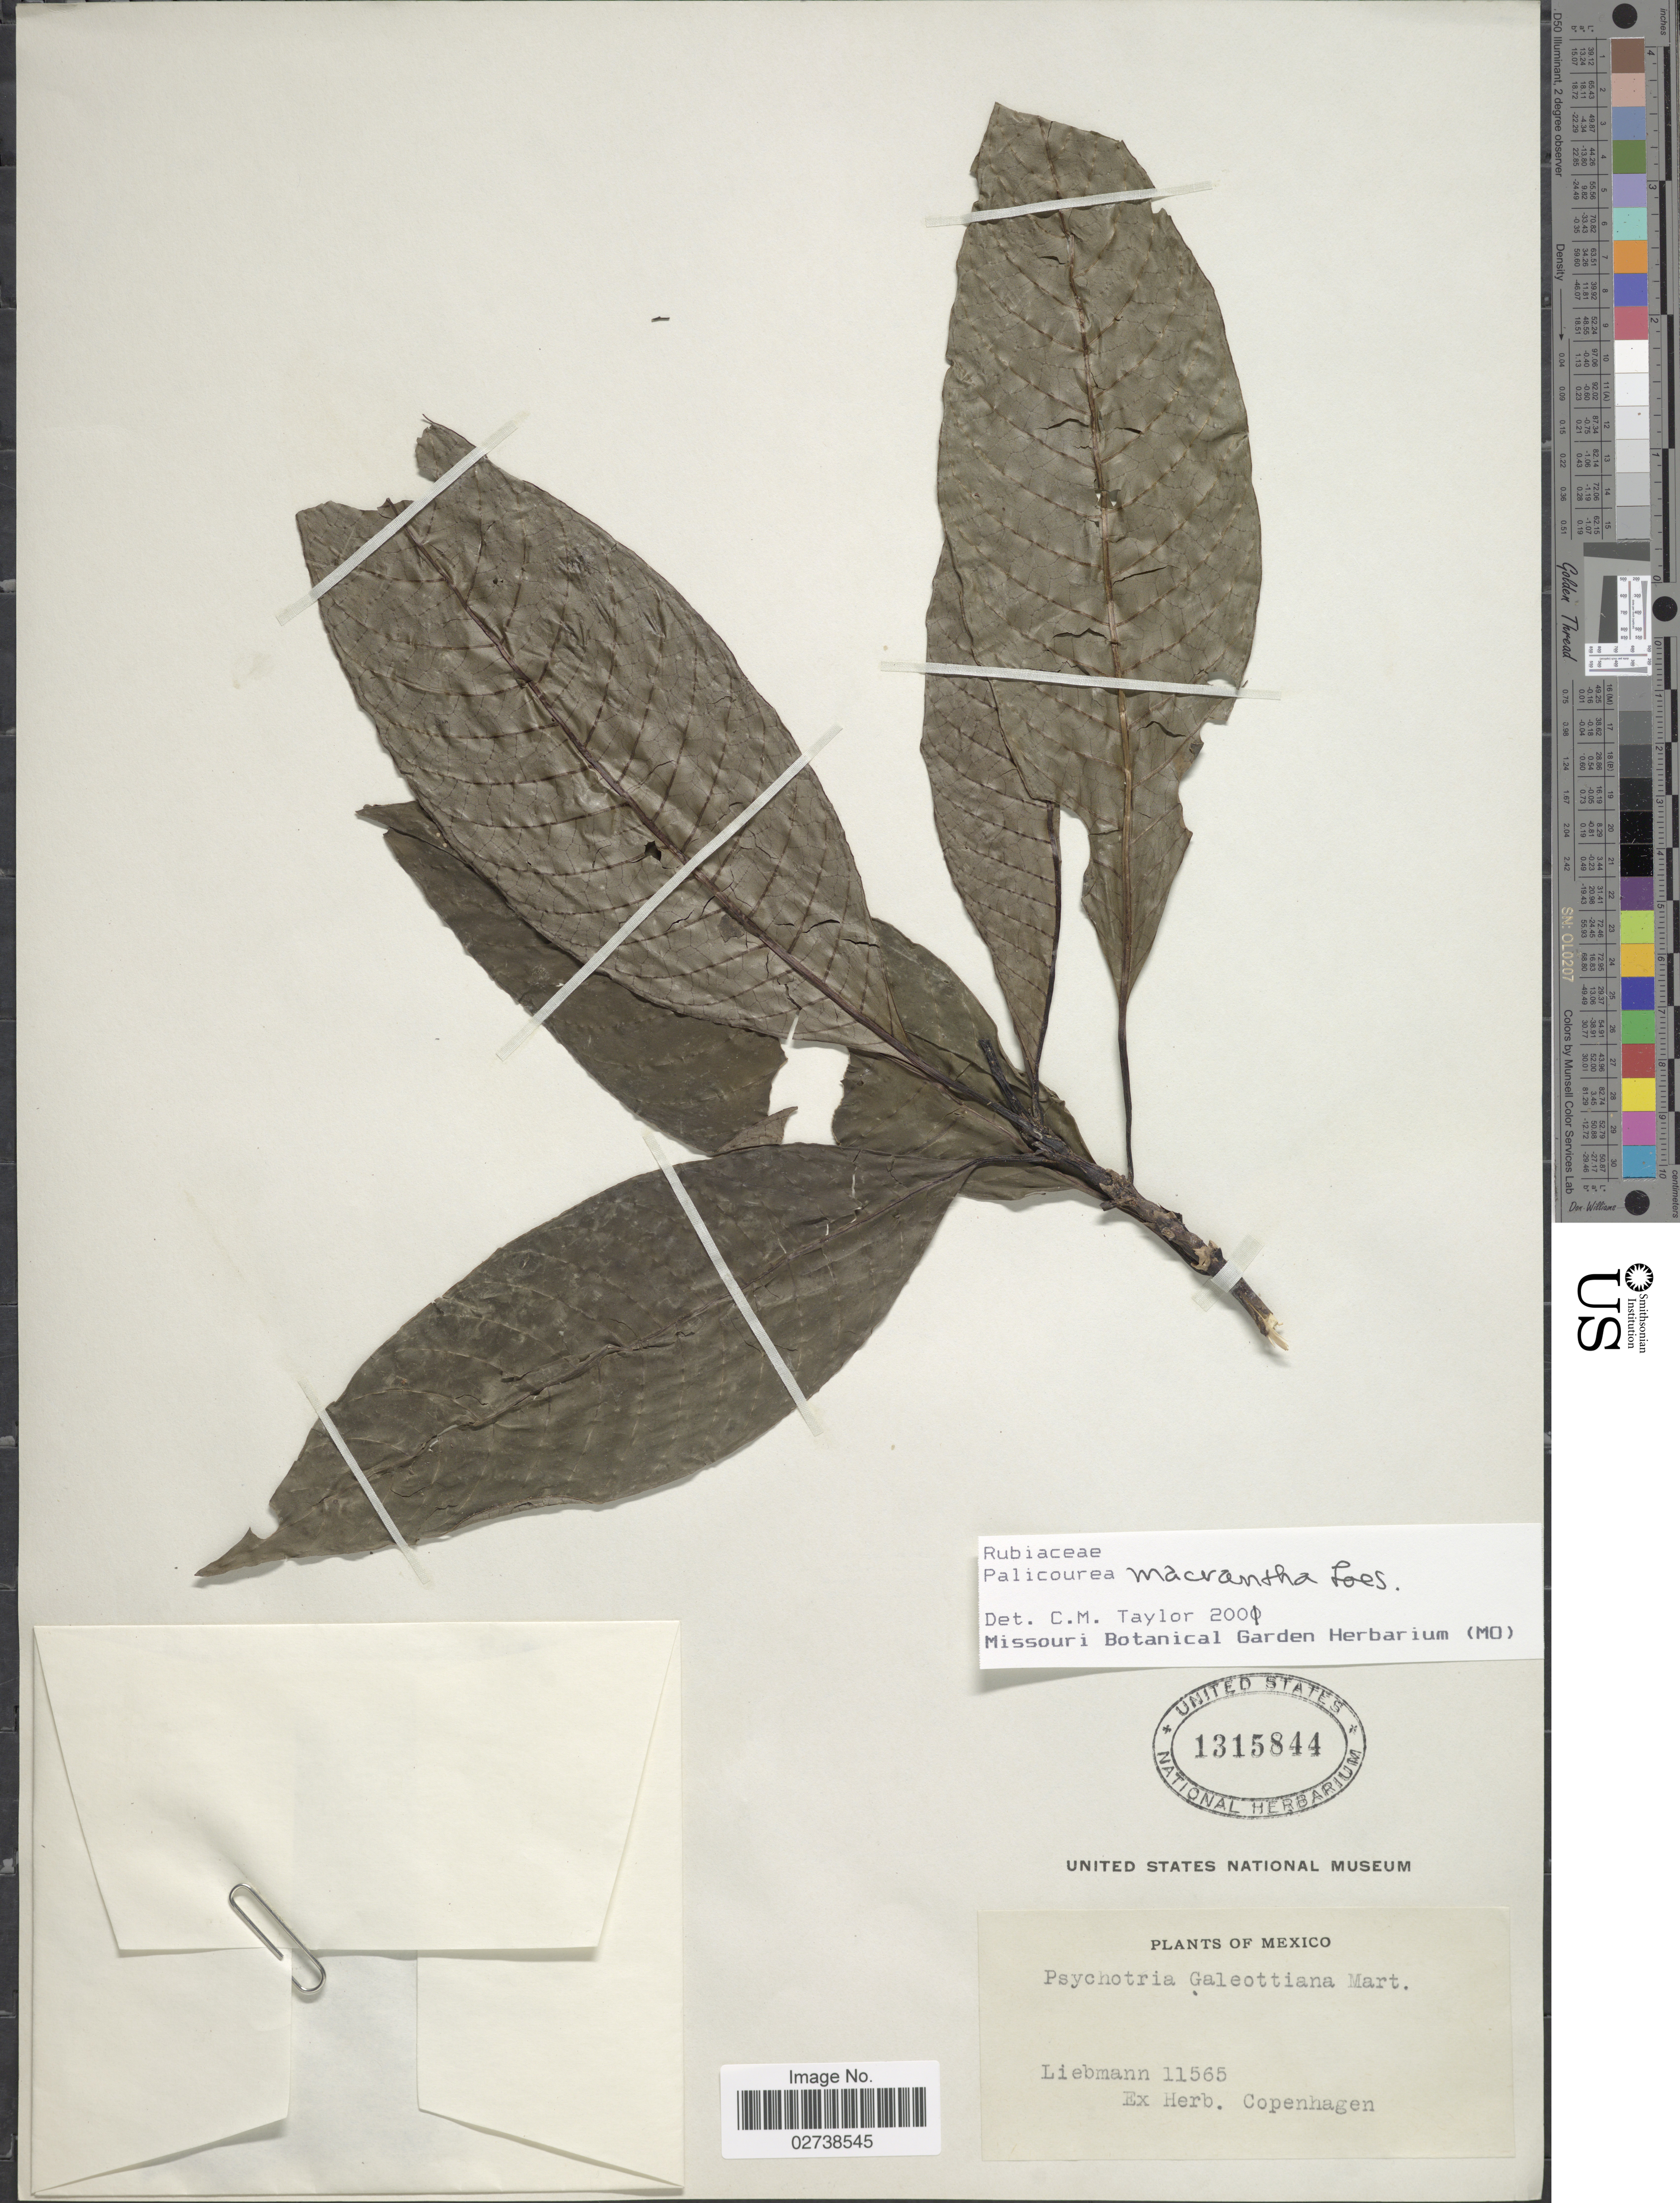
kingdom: Plantae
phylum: Tracheophyta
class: Magnoliopsida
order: Gentianales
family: Rubiaceae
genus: Palicourea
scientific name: Palicourea macrantha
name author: Loes.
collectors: Liebmann, --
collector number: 11565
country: Mexico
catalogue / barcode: US 1315844